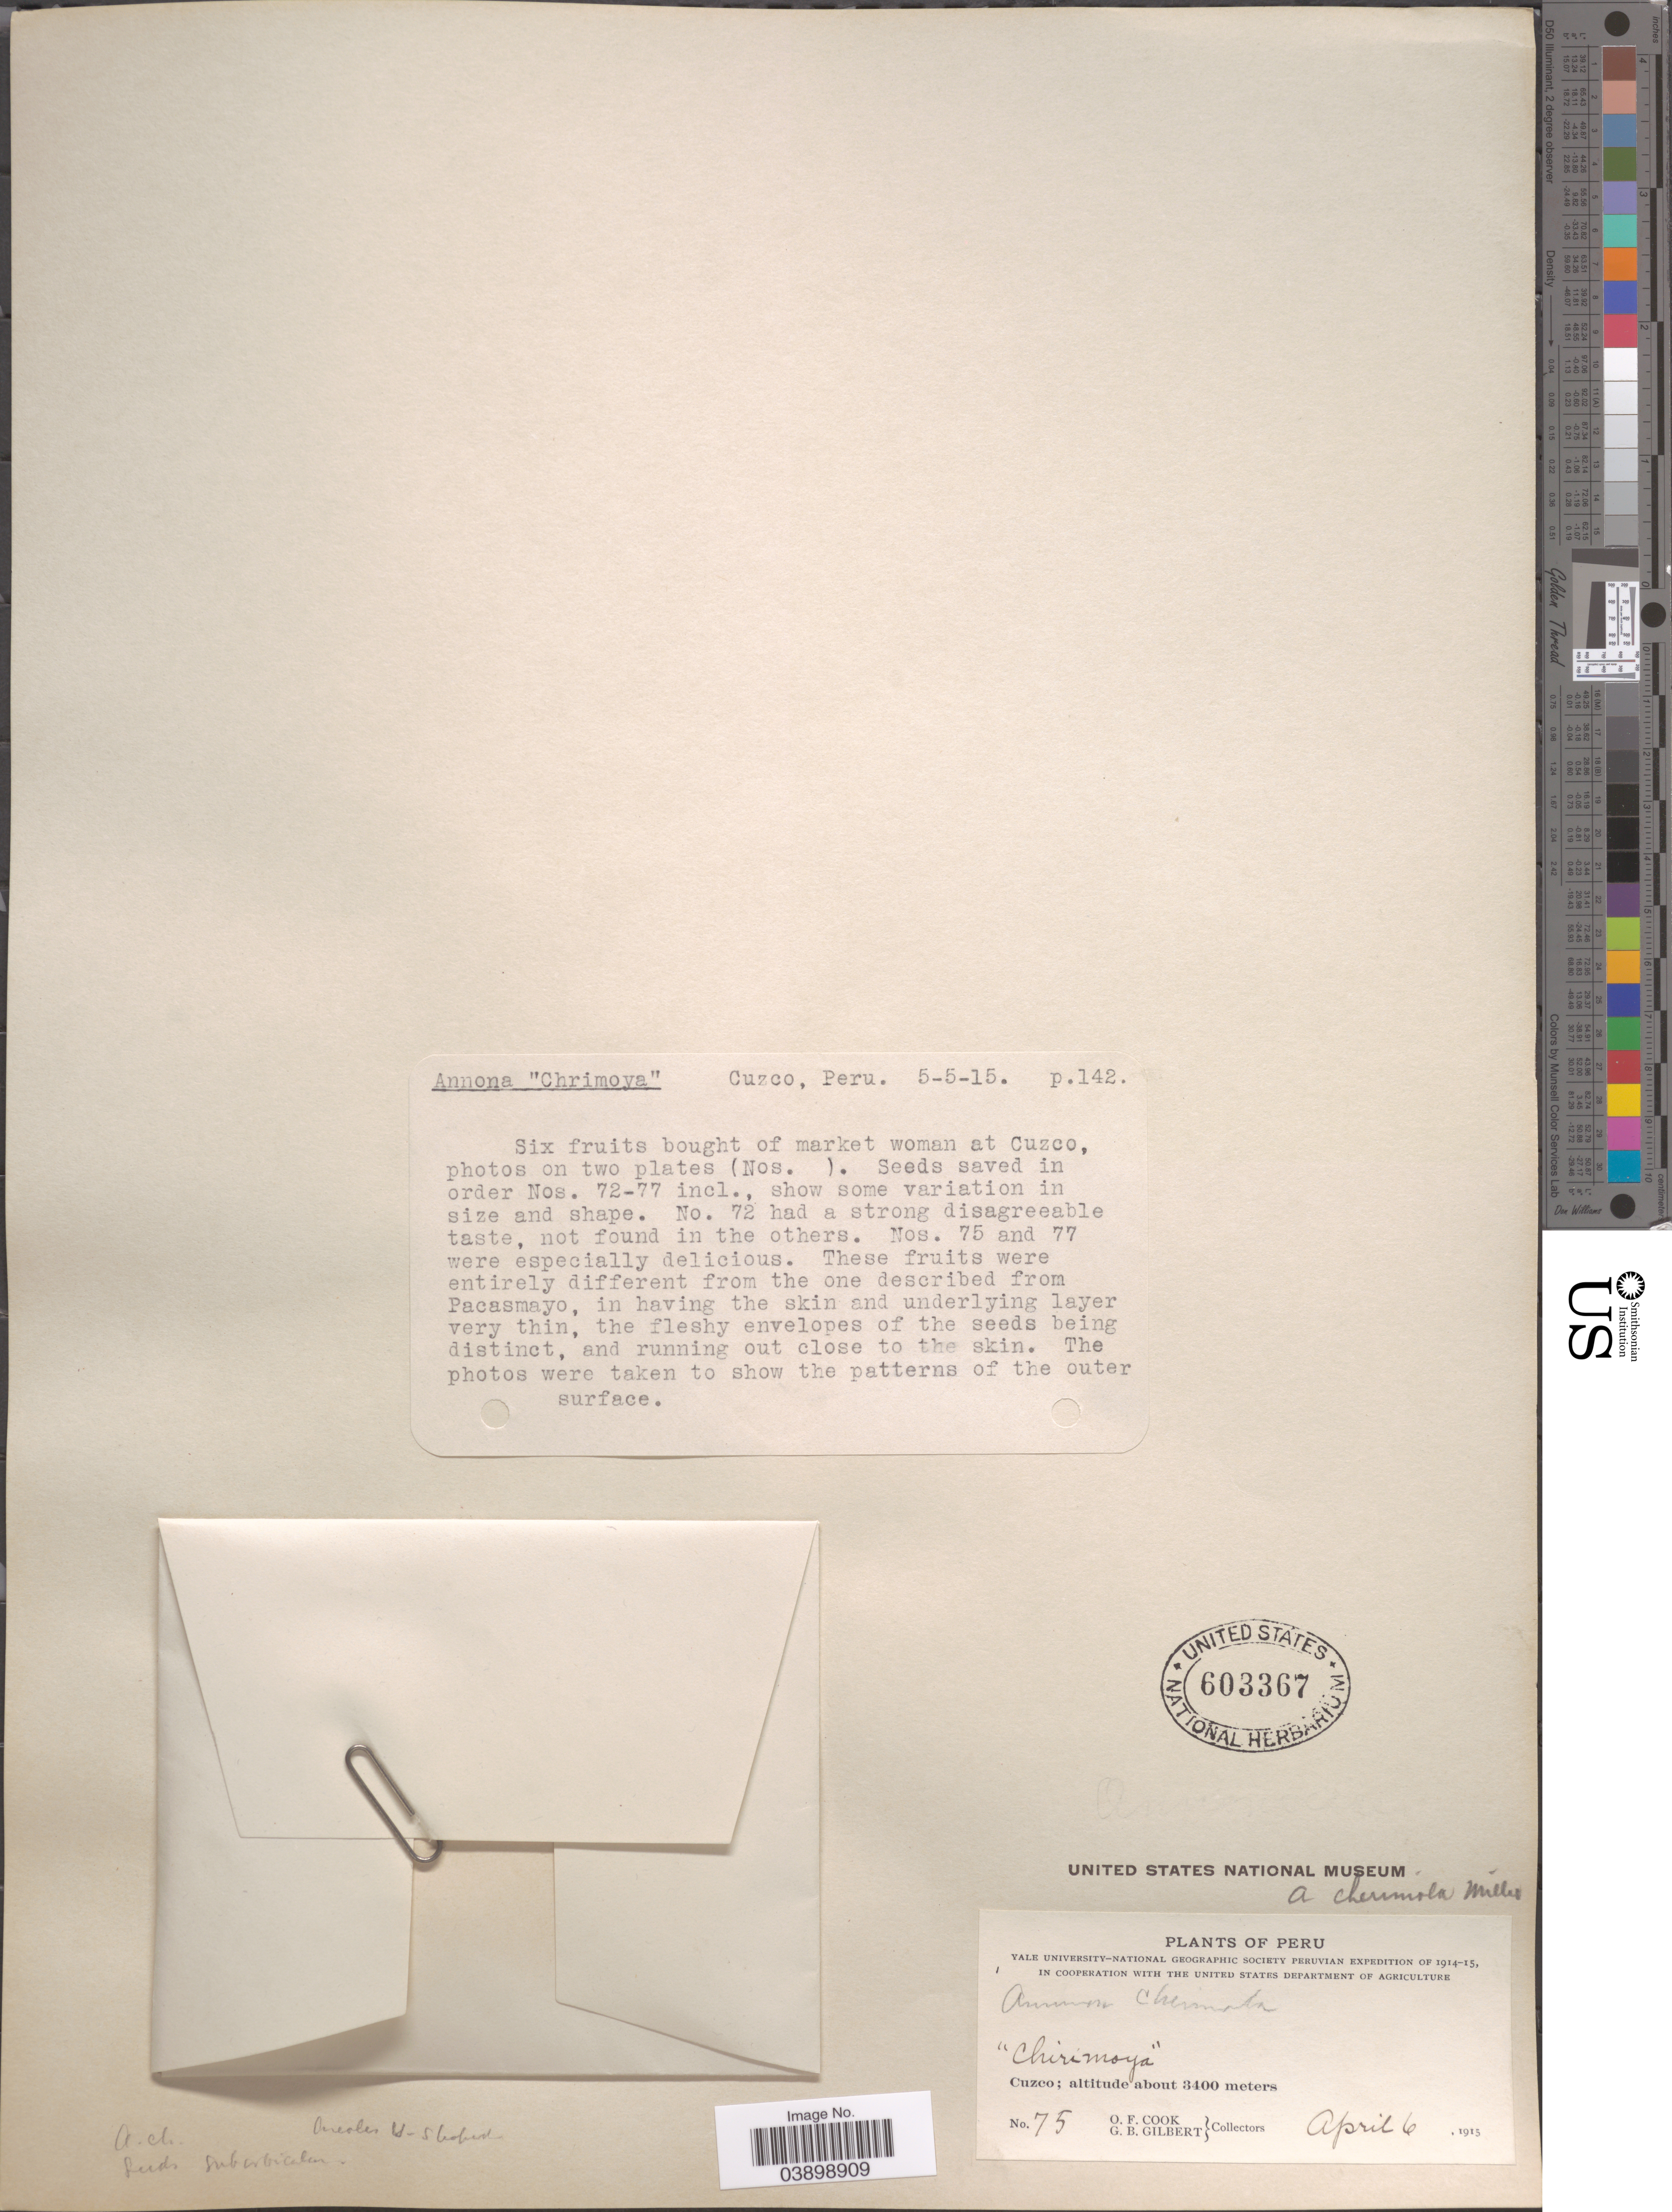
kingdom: Plantae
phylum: Tracheophyta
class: Magnoliopsida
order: Magnoliales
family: Annonaceae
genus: Annona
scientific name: Annona cherimola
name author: Mill.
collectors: O. F. Cook & G. B. Gilbert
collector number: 75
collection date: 1915-04-06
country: Peru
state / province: Cusco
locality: Cuzco.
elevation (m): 3400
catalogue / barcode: US 603367